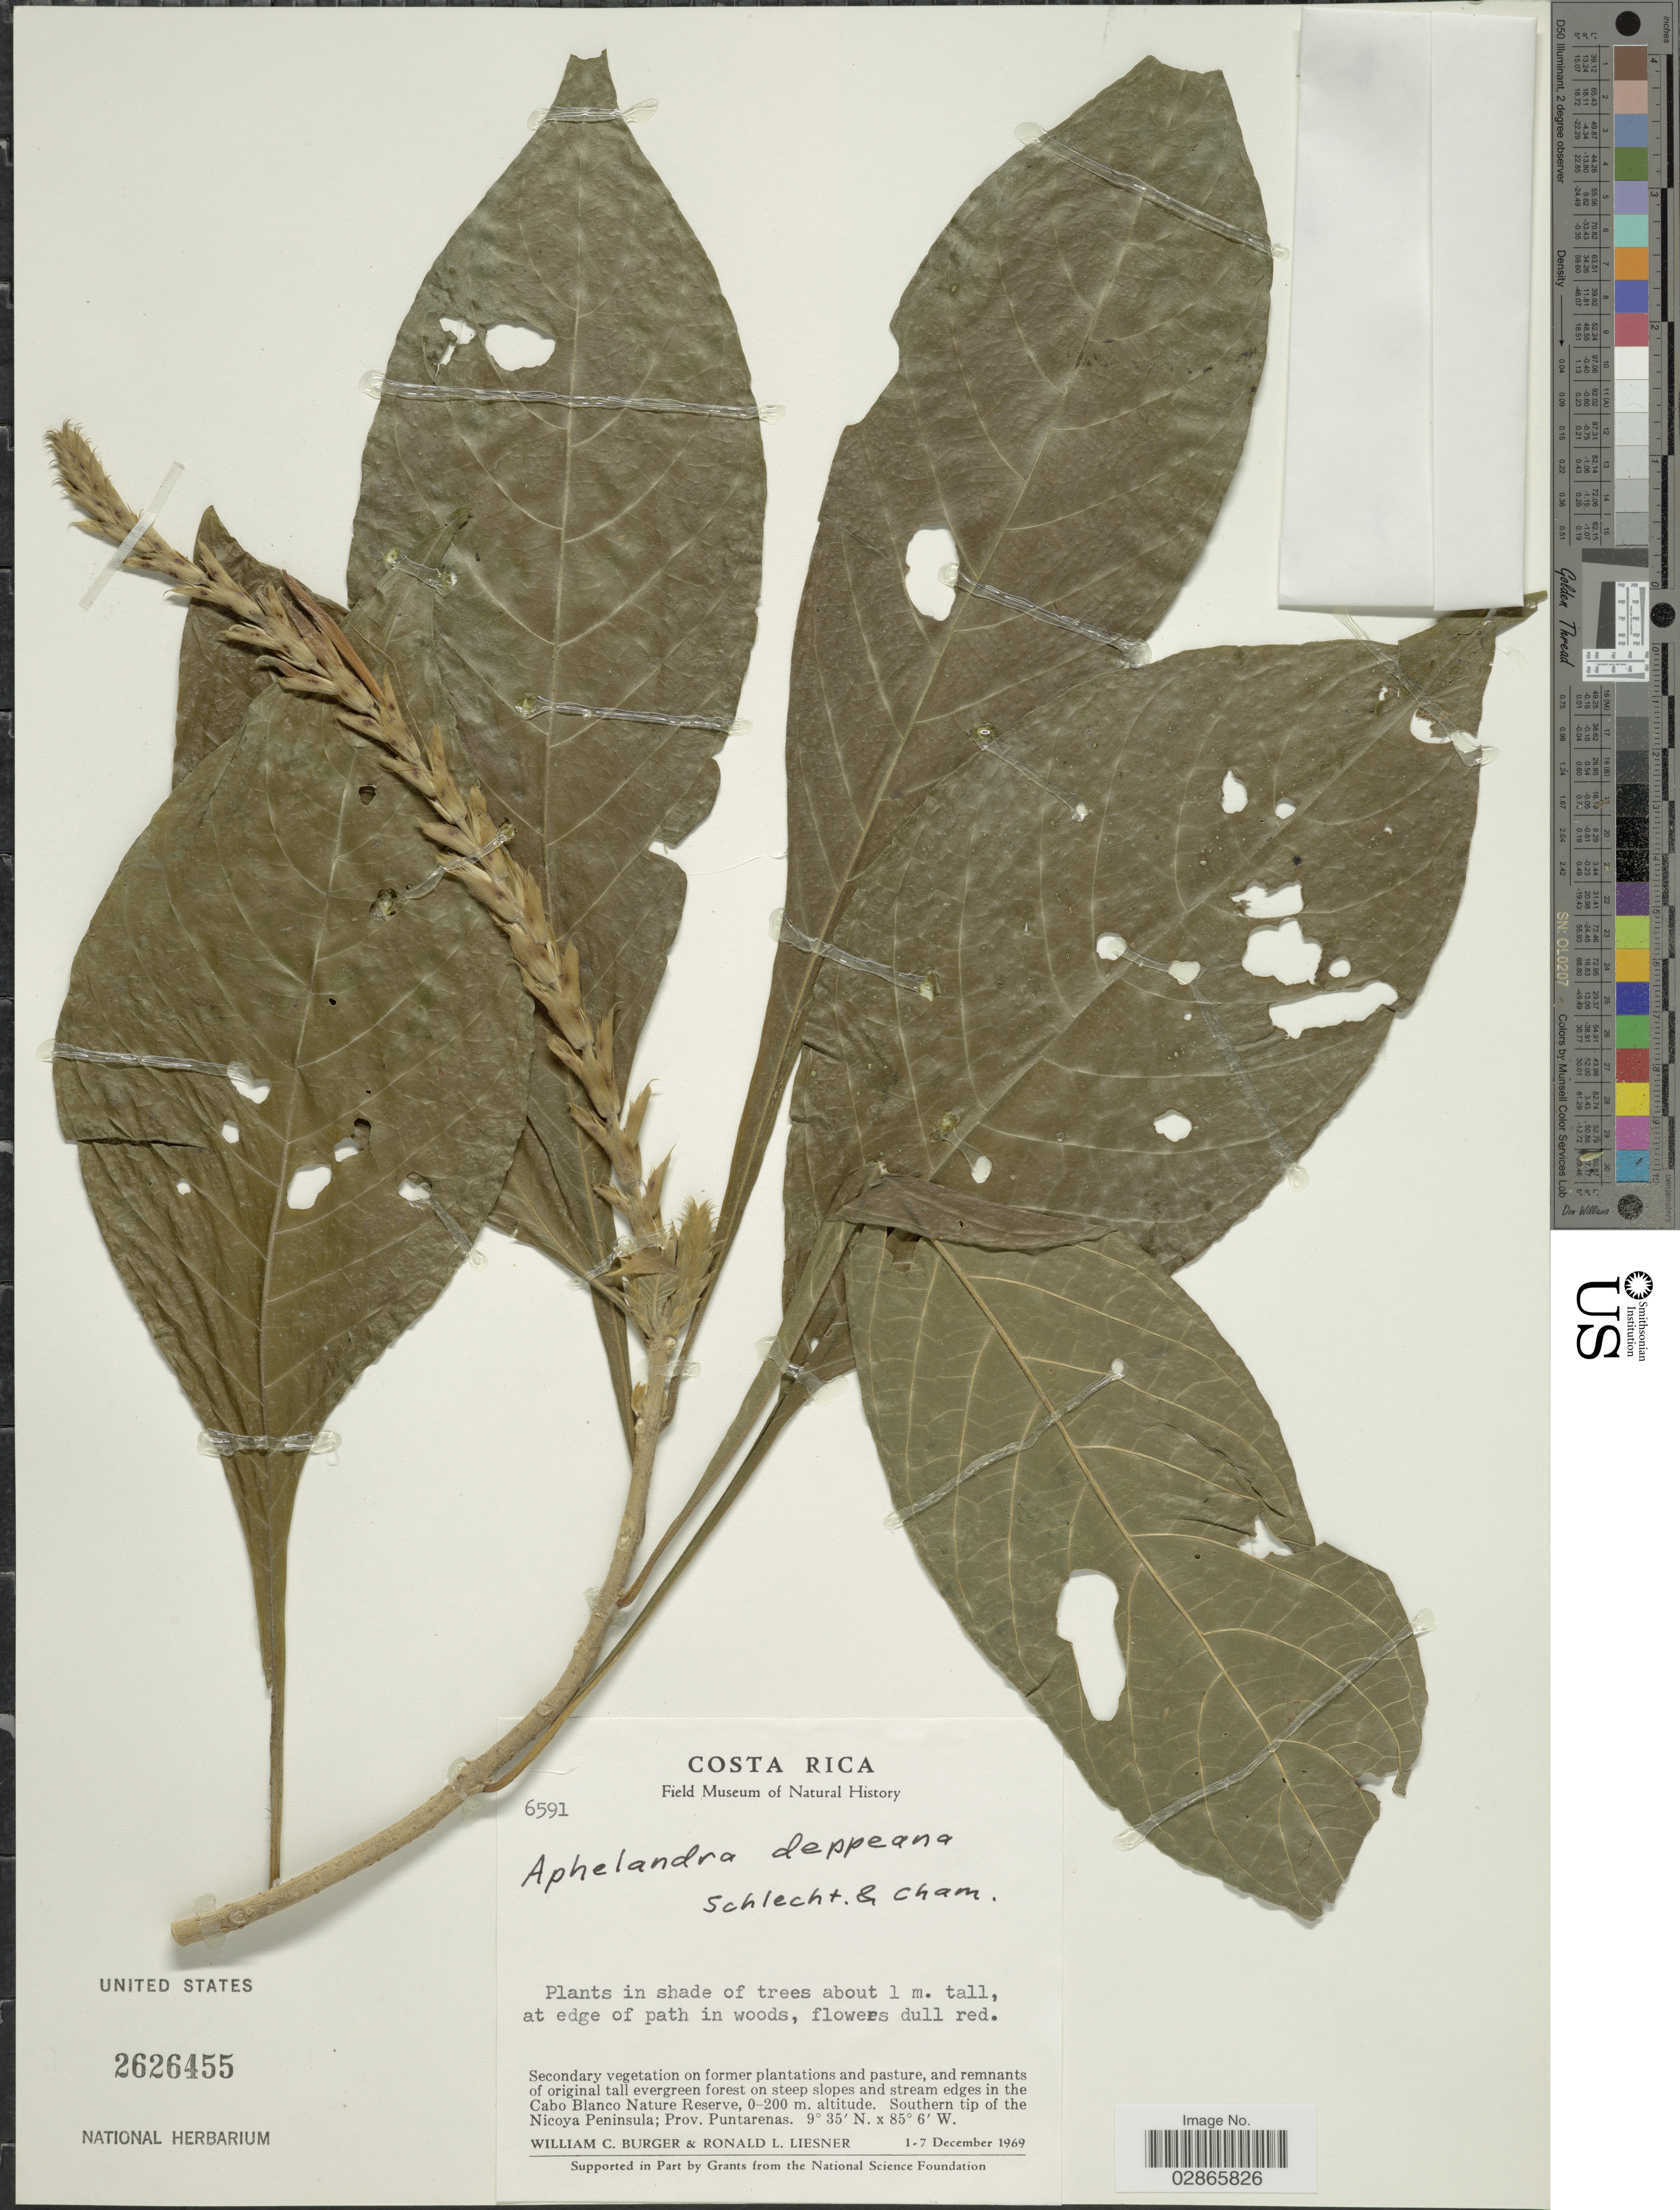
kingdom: Plantae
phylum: Tracheophyta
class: Magnoliopsida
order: Lamiales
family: Acanthaceae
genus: Aphelandra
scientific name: Aphelandra deppeana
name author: Schltdl. & Cham.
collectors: W. Burger & R. L. Liesner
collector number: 6591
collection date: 1969-12-01/1969-12-07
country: Costa Rica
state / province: Puntarenas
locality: On steep slopes and stream edges in the Cabo Blanco Nature Reserve. Southern tip of the Nicoya Peninsula.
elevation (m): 0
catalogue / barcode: US 2626455